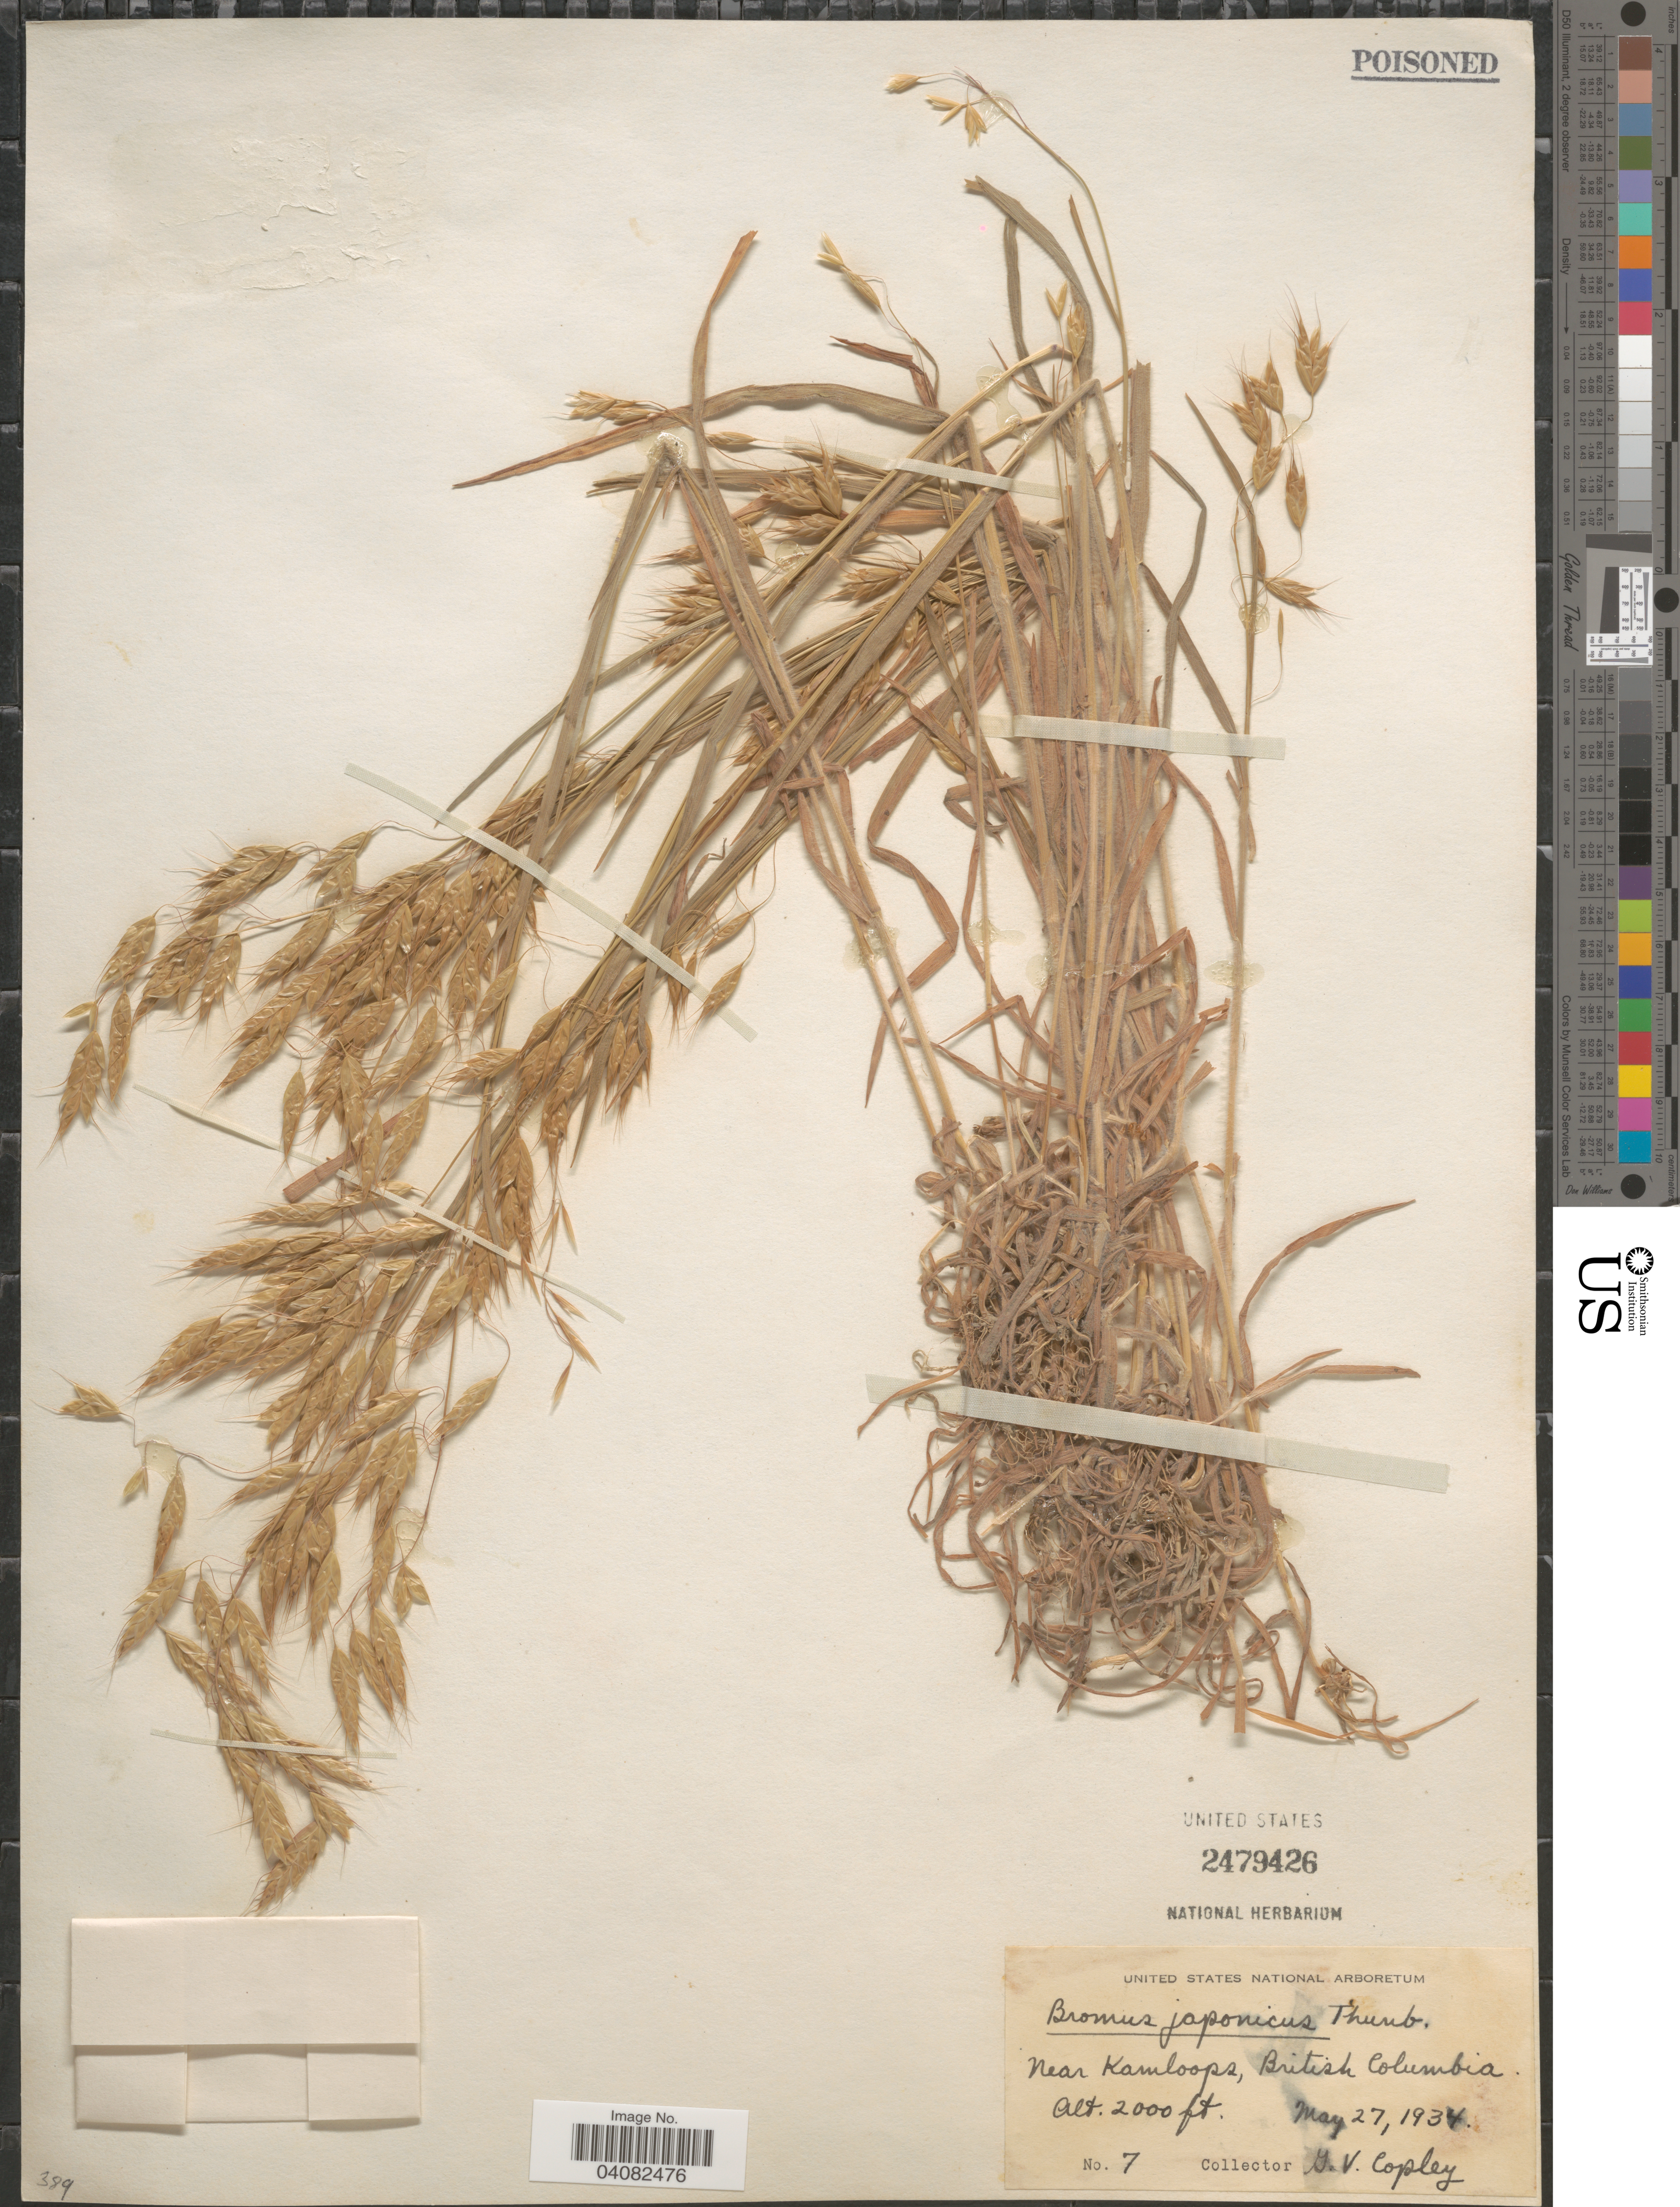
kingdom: Plantae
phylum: Tracheophyta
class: Liliopsida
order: Poales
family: Poaceae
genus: Bromus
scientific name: Bromus japonicus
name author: Houtt.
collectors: G. Copley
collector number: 7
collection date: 1934-05-27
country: Canada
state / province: British Columbia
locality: Near Kamloops.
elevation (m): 610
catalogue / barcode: US 2479426